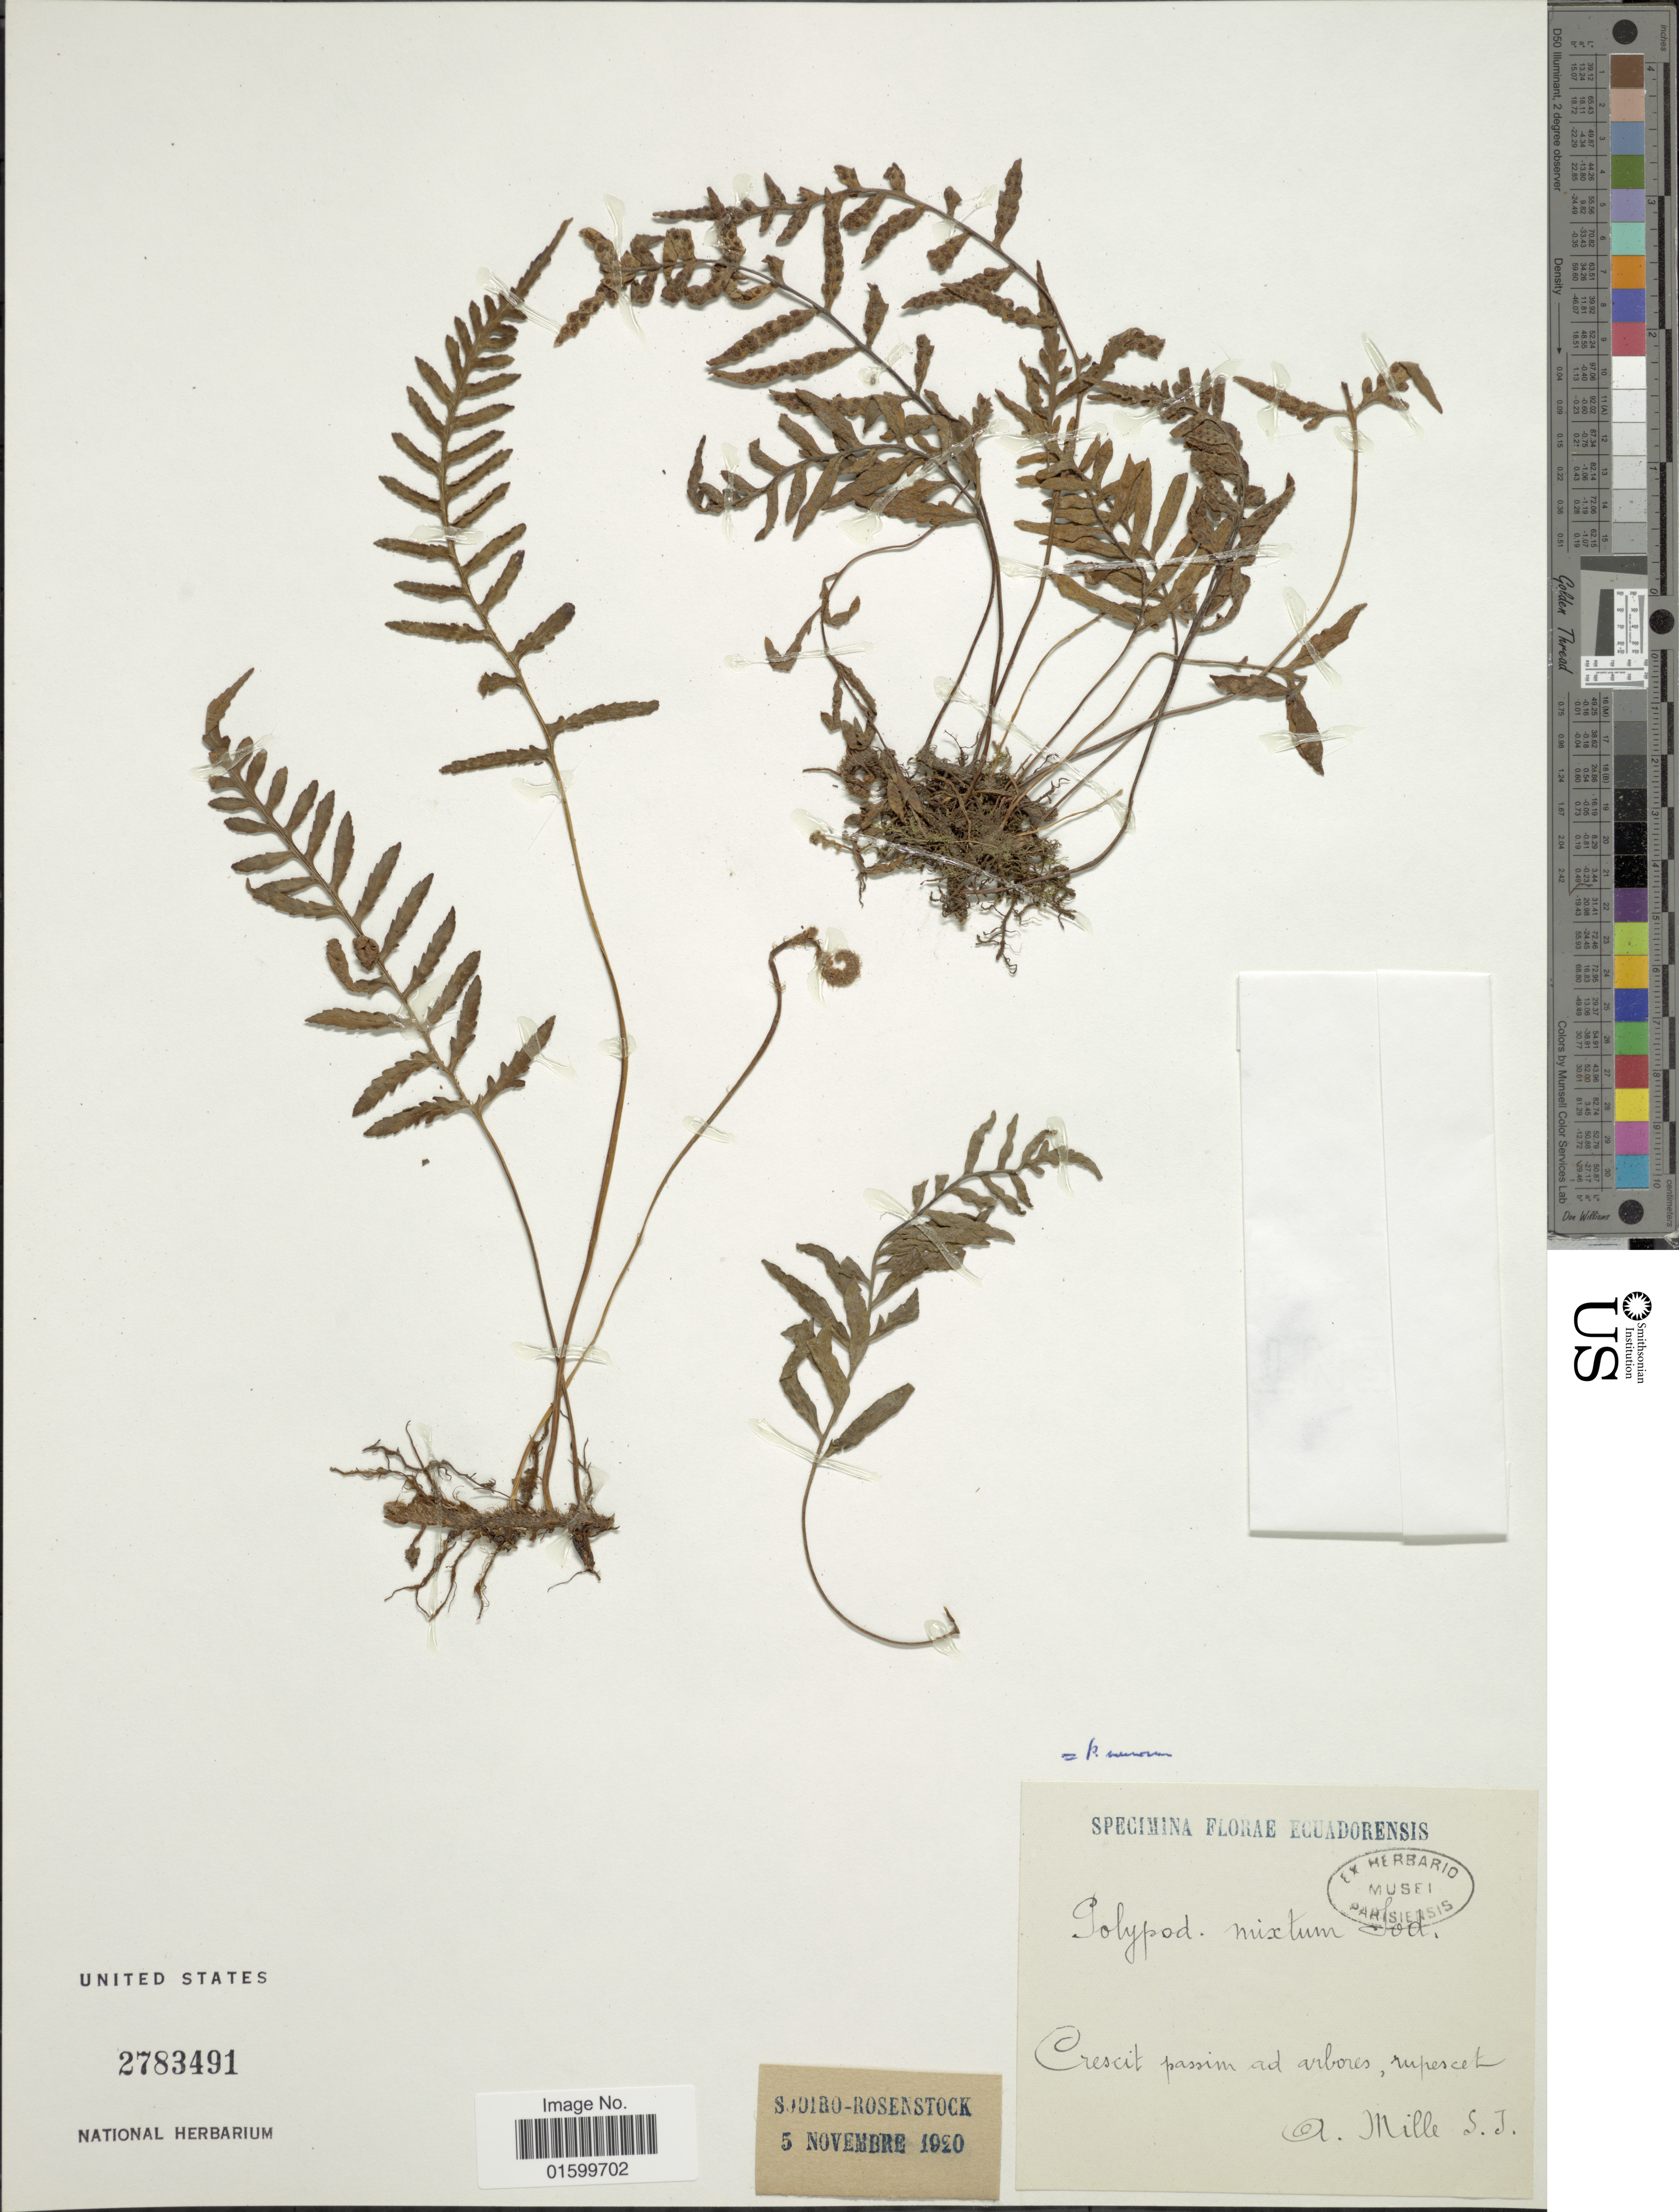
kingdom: Plantae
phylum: Tracheophyta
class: Polypodiopsida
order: Polypodiales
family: Polypodiaceae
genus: Pleopeltis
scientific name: Pleopeltis murorum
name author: (Hook.) A.R. Sm. & Tejero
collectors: A. Mille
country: Ecuador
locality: Ecuadorensis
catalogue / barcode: US 2783491